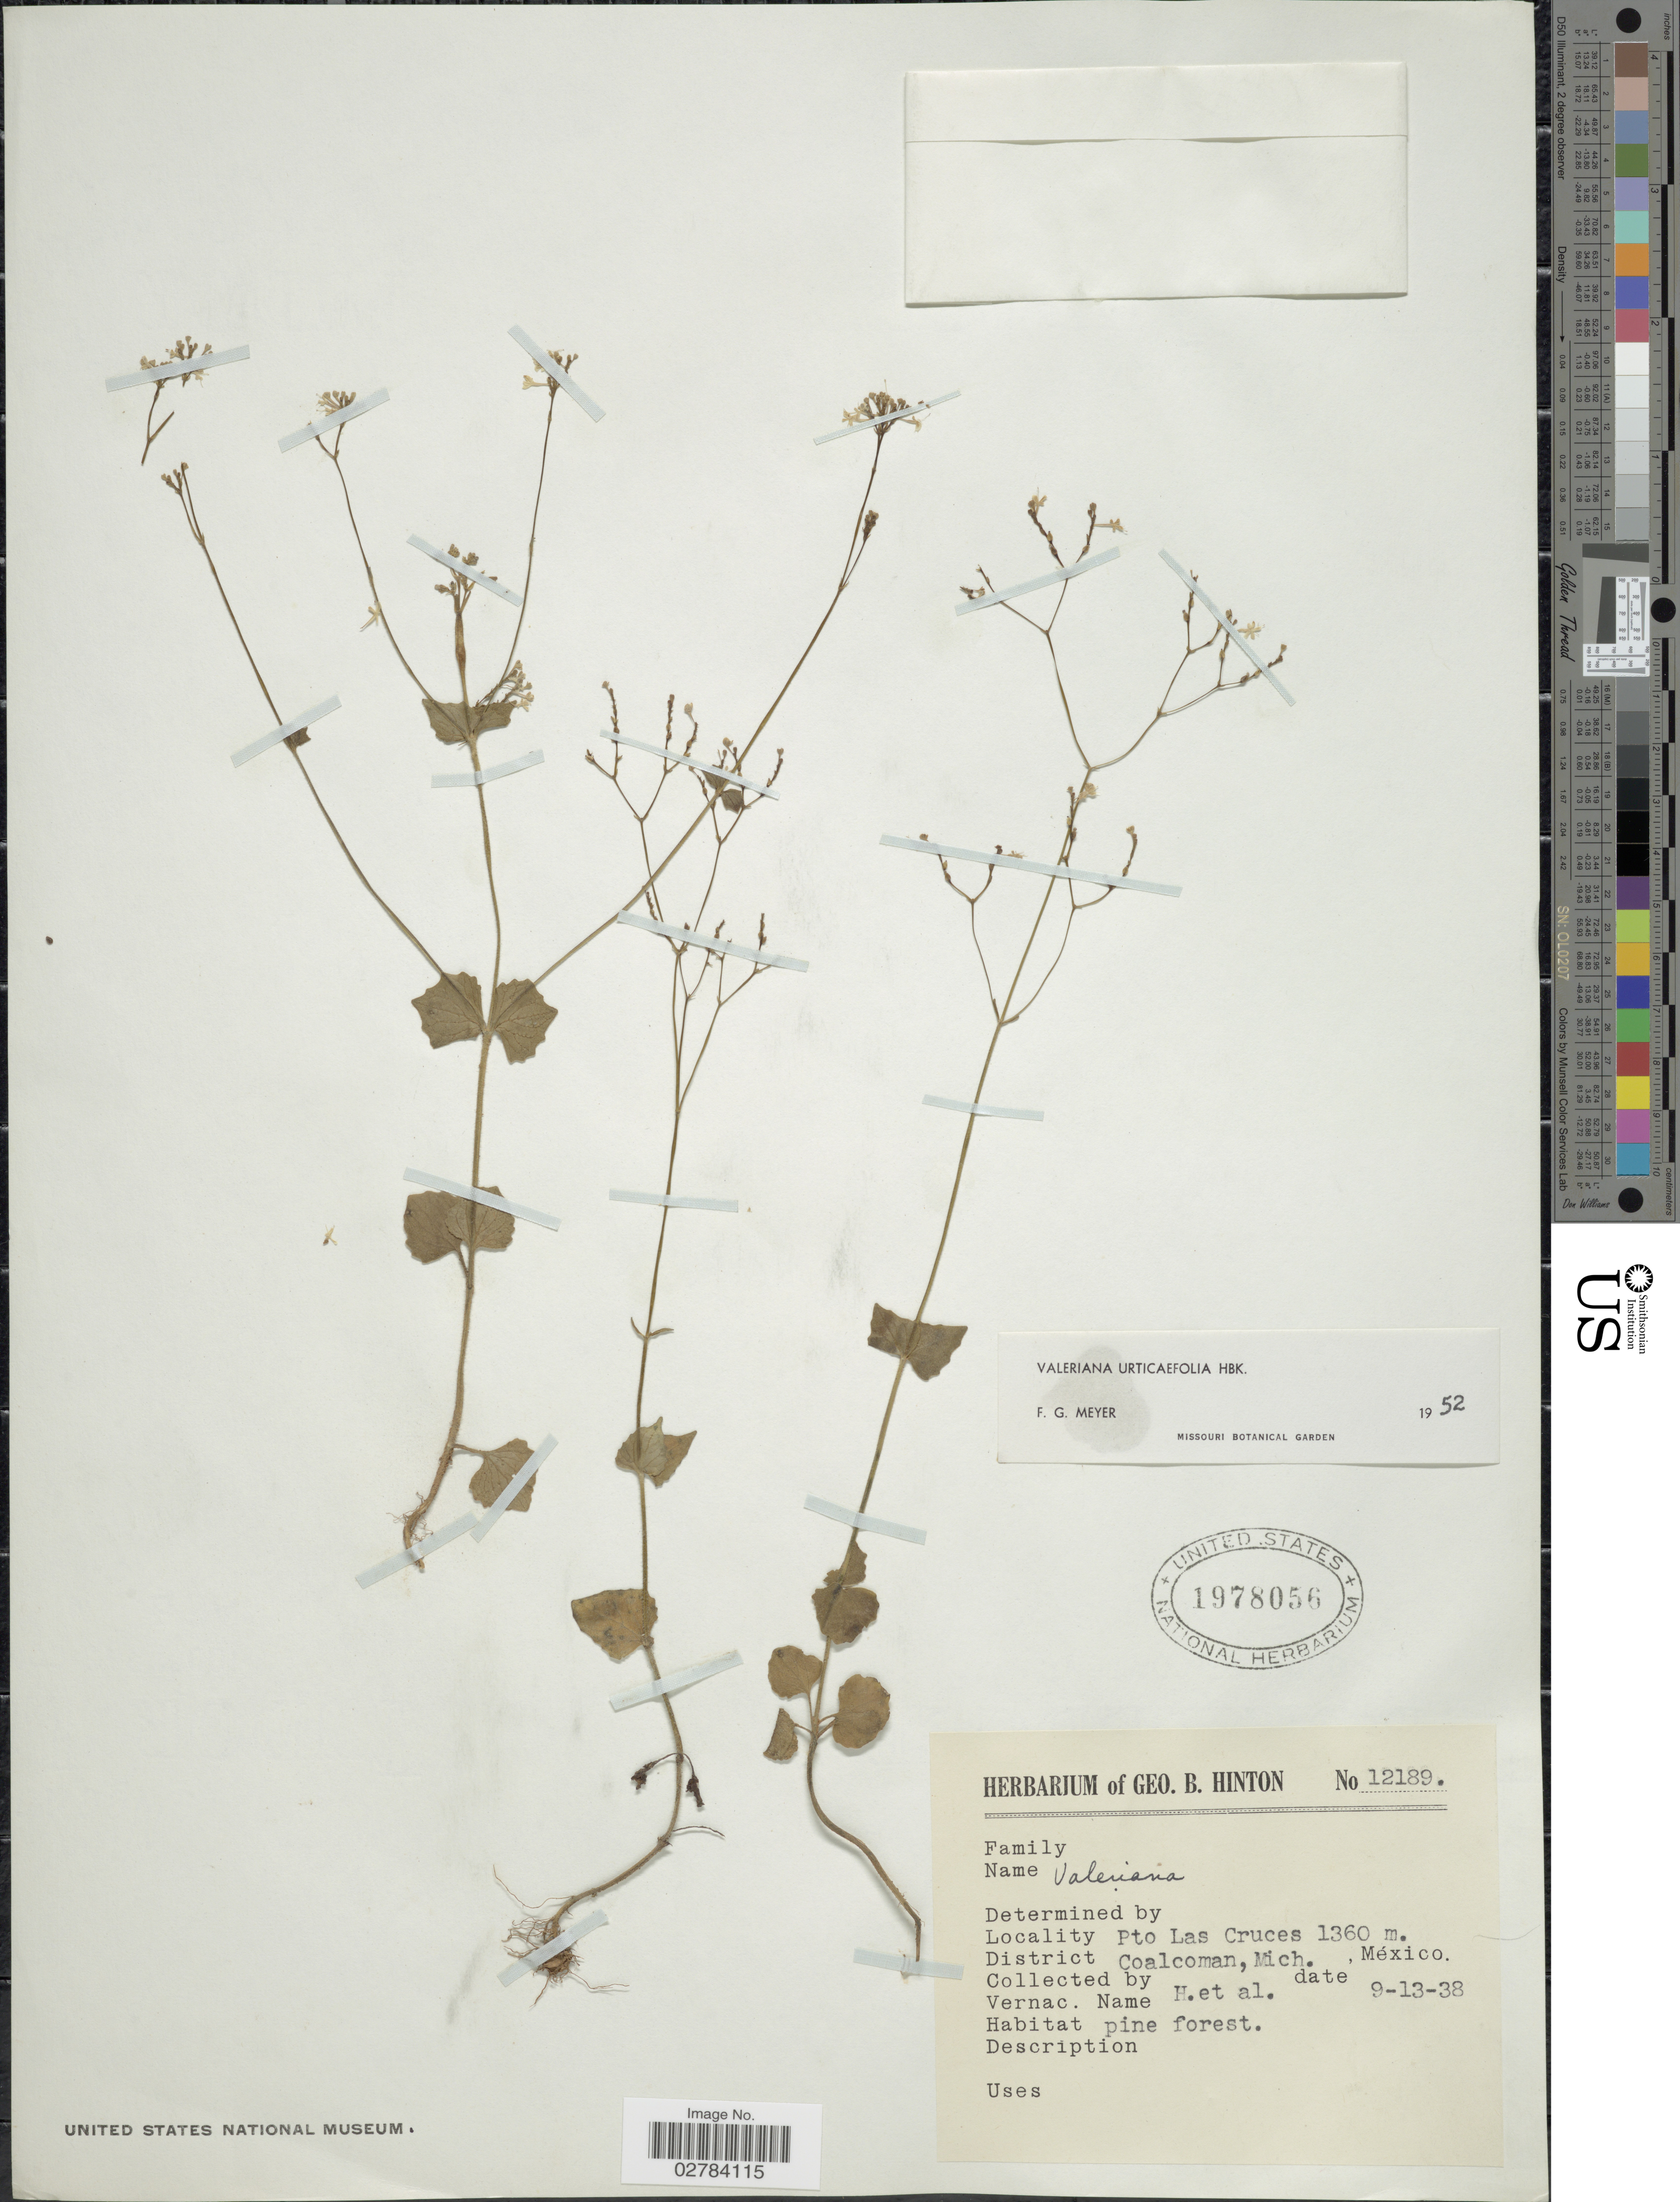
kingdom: Plantae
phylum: Tracheophyta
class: Magnoliopsida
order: Dipsacales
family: Caprifoliaceae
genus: Valeriana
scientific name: Valeriana urticaefolia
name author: Kunth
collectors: G. B. Hinton & et al.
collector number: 12189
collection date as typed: Transcribed d/m/y: 13/9/38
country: Mexico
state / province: Michoacán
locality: Pto Las Cruces, District Coalcoman.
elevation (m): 1360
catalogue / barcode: US 1978056